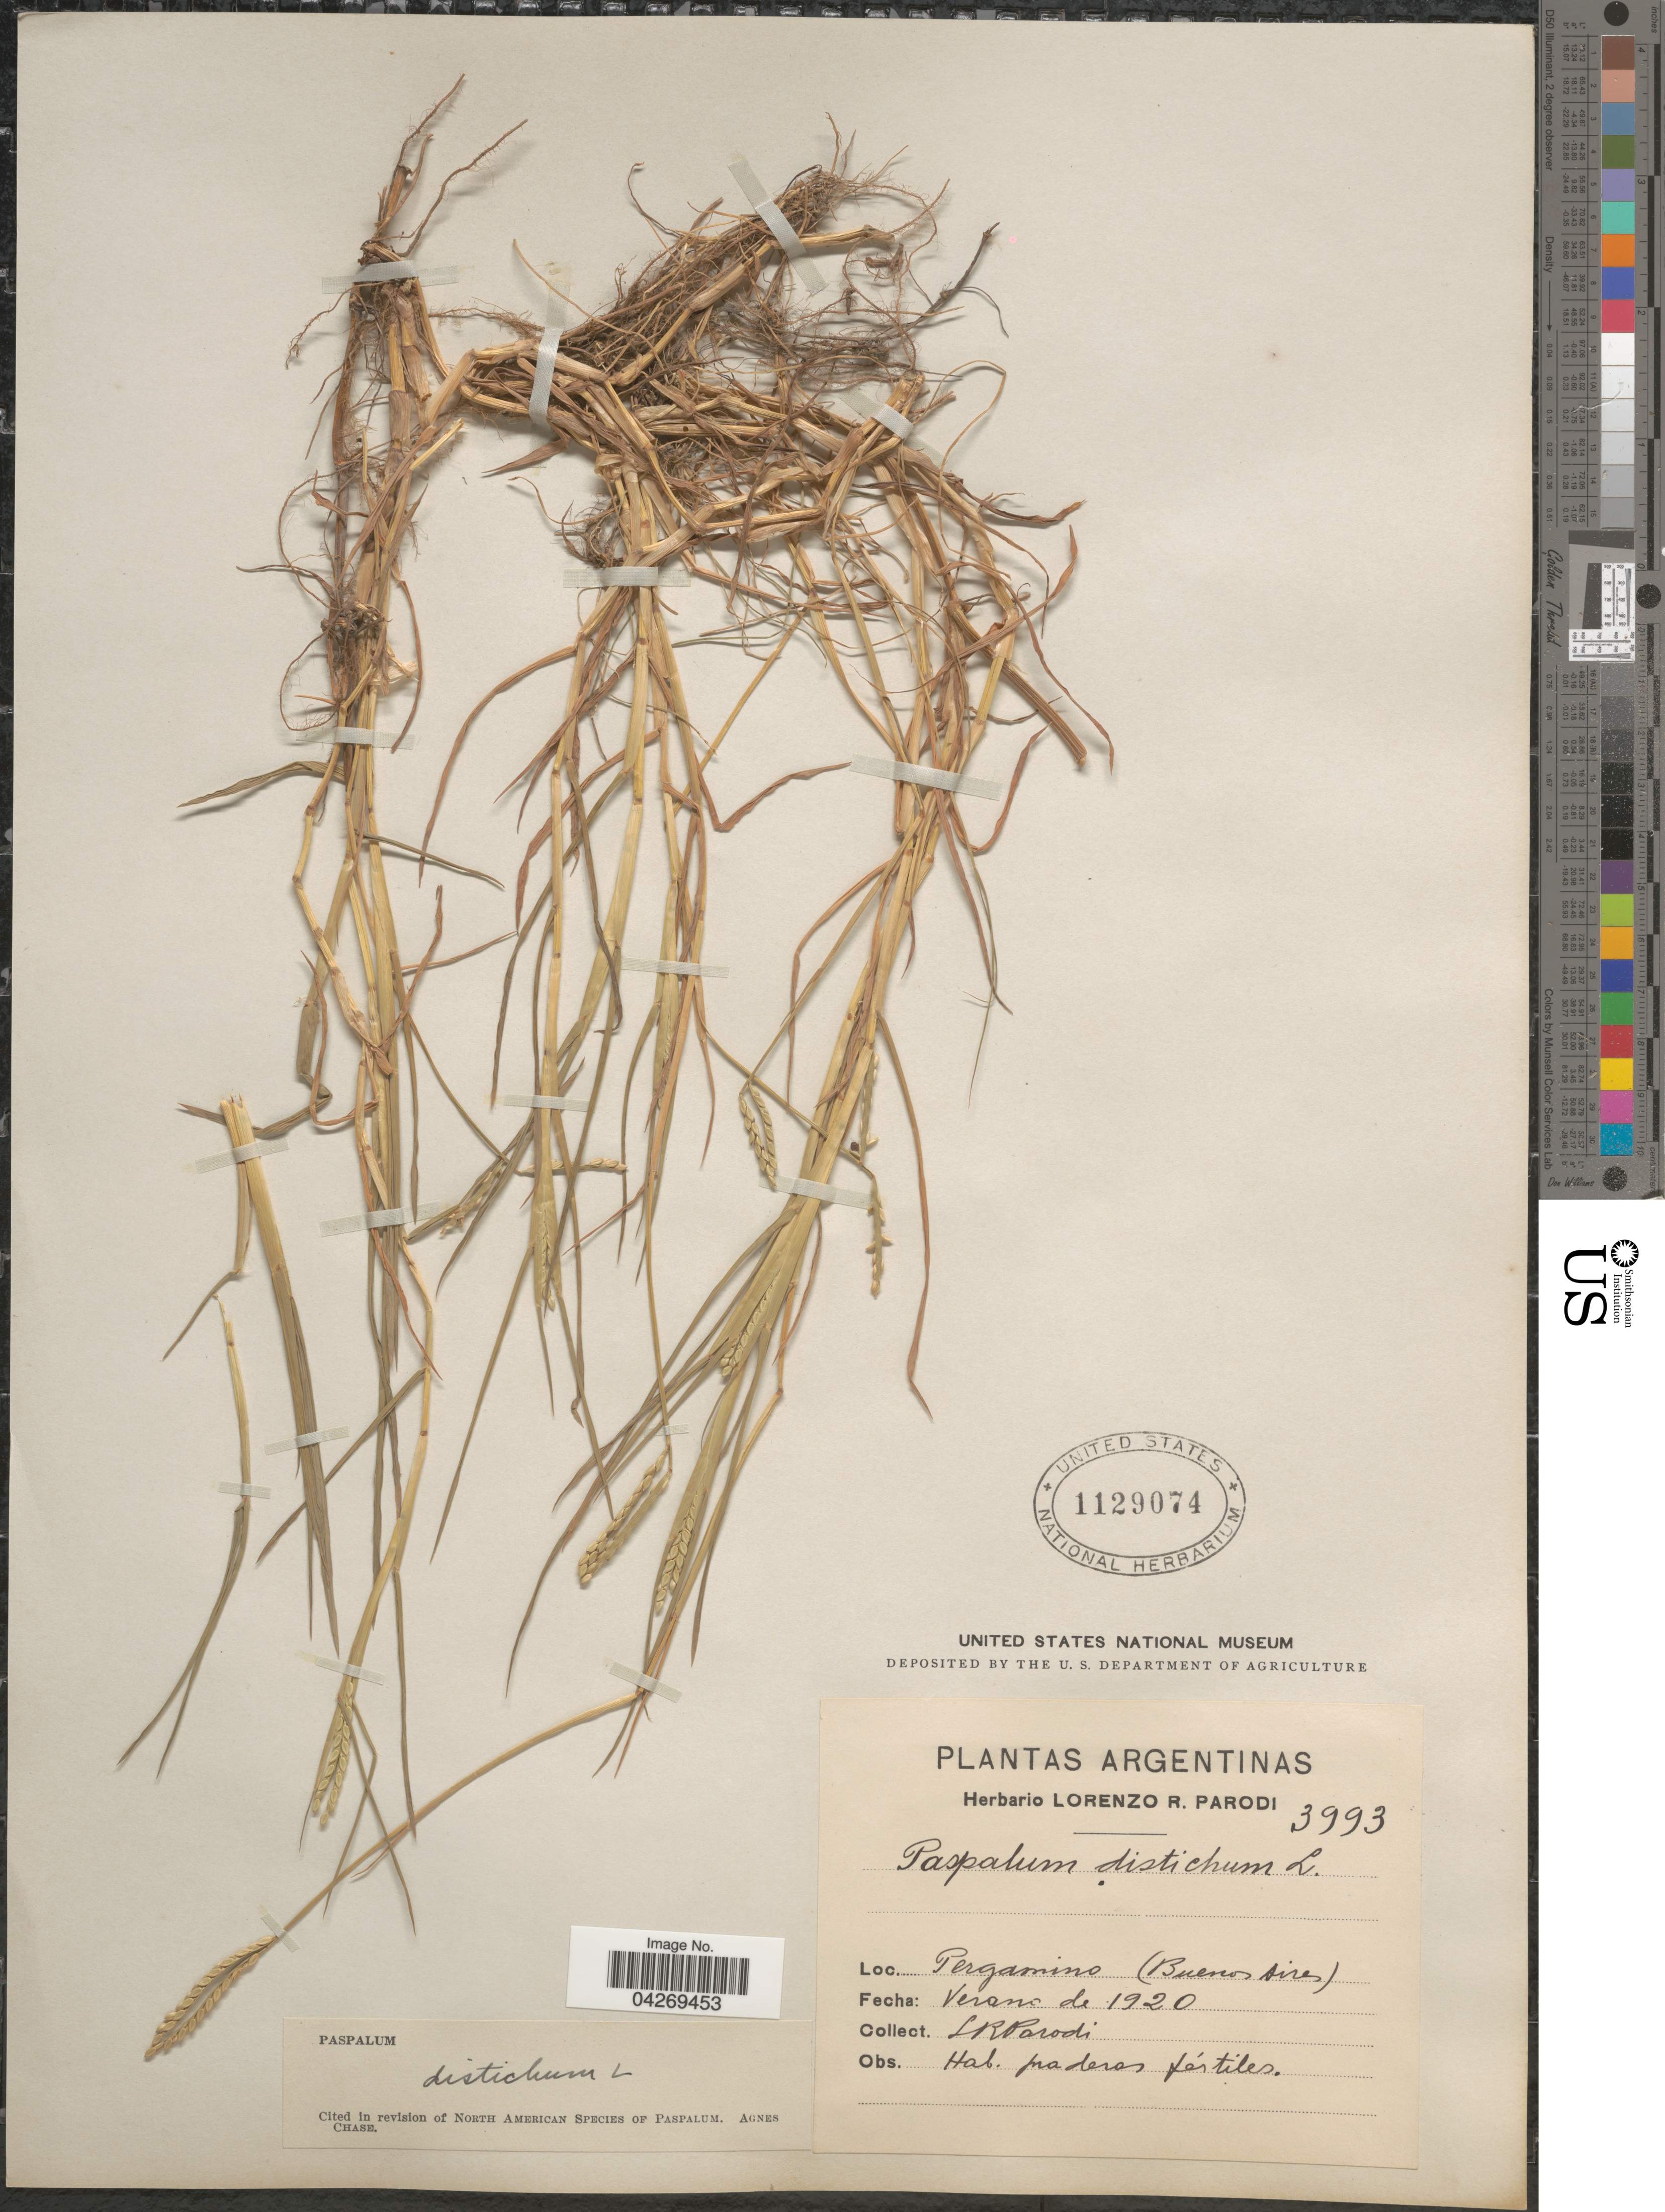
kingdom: Plantae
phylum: Tracheophyta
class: Liliopsida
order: Poales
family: Poaceae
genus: Paspalum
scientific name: Paspalum distichum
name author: L.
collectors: L. R. Parodi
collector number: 3993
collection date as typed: Verando de 1920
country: Argentina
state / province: Buenos Aires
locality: Pergamino.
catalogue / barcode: US 1129074